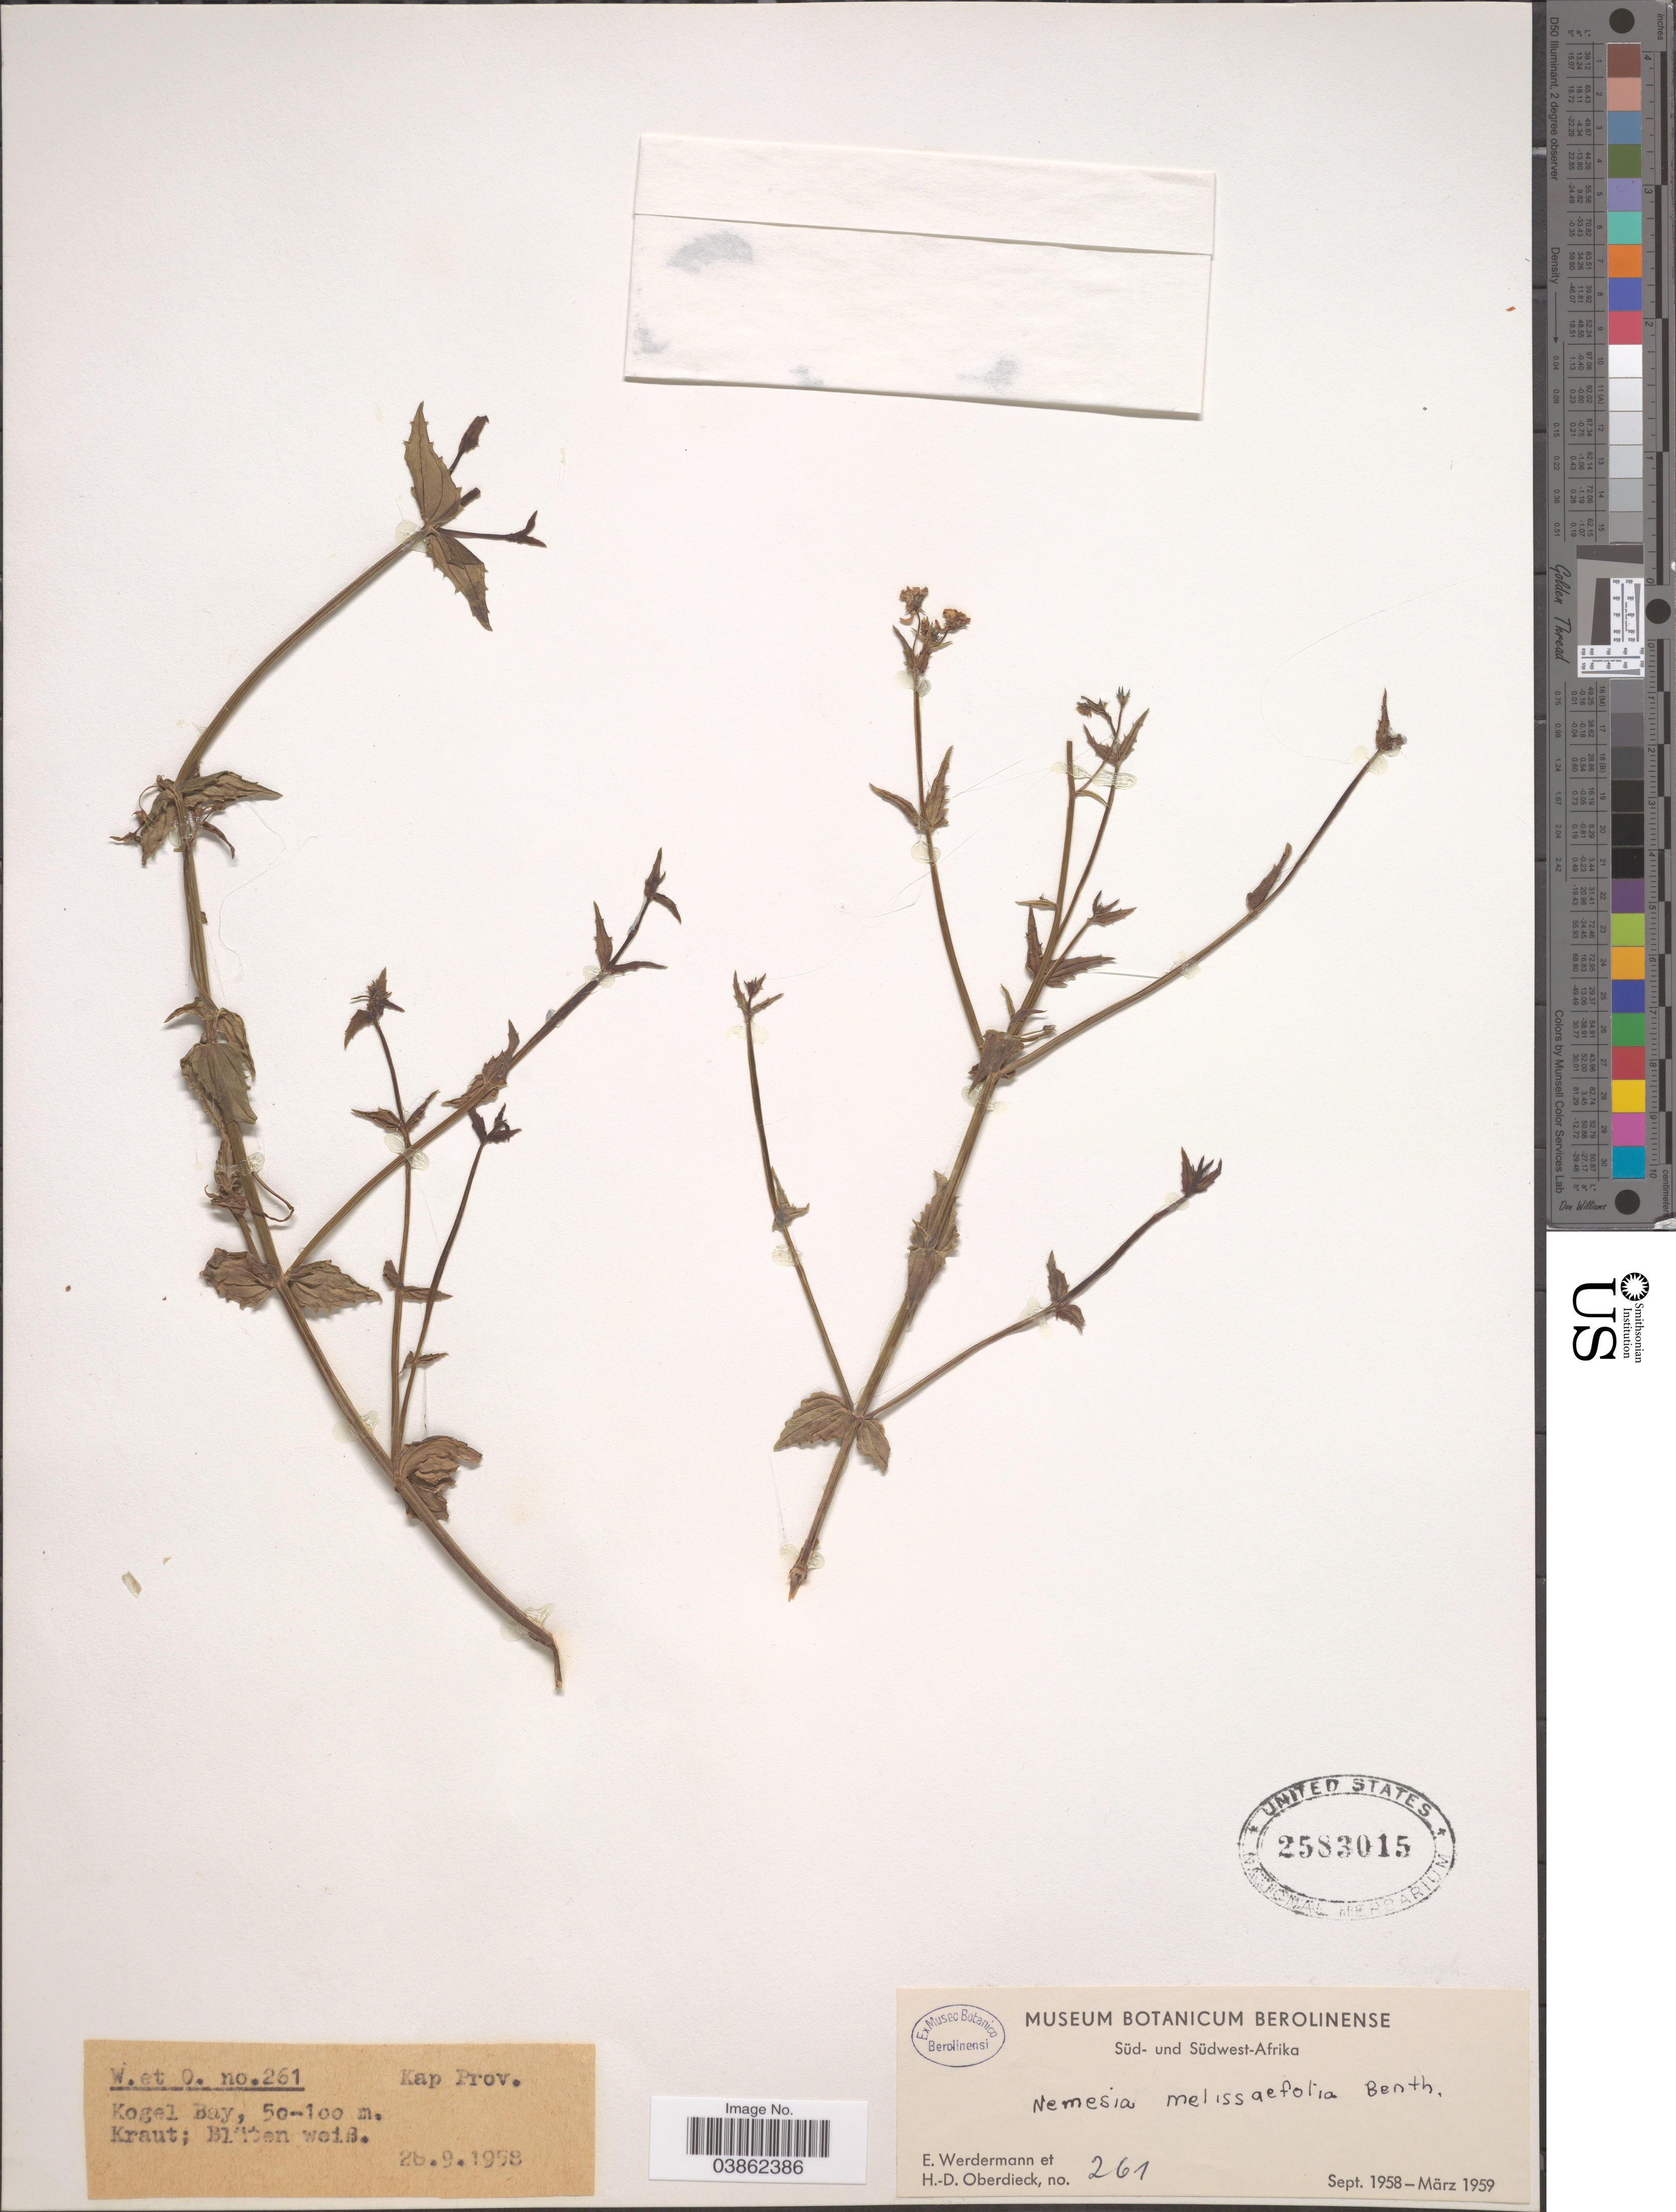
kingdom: Plantae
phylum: Tracheophyta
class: Magnoliopsida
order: Lamiales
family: Scrophulariaceae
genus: Nemesia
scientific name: Nemesia melissifolia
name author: Benth.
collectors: E. Werdermann & H. Oberdieck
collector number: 261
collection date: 1958-09-28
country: South Africa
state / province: Western Cape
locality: Kap Prov. Kogel Bay. Süd-Afrika.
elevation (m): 50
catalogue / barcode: US 2583015